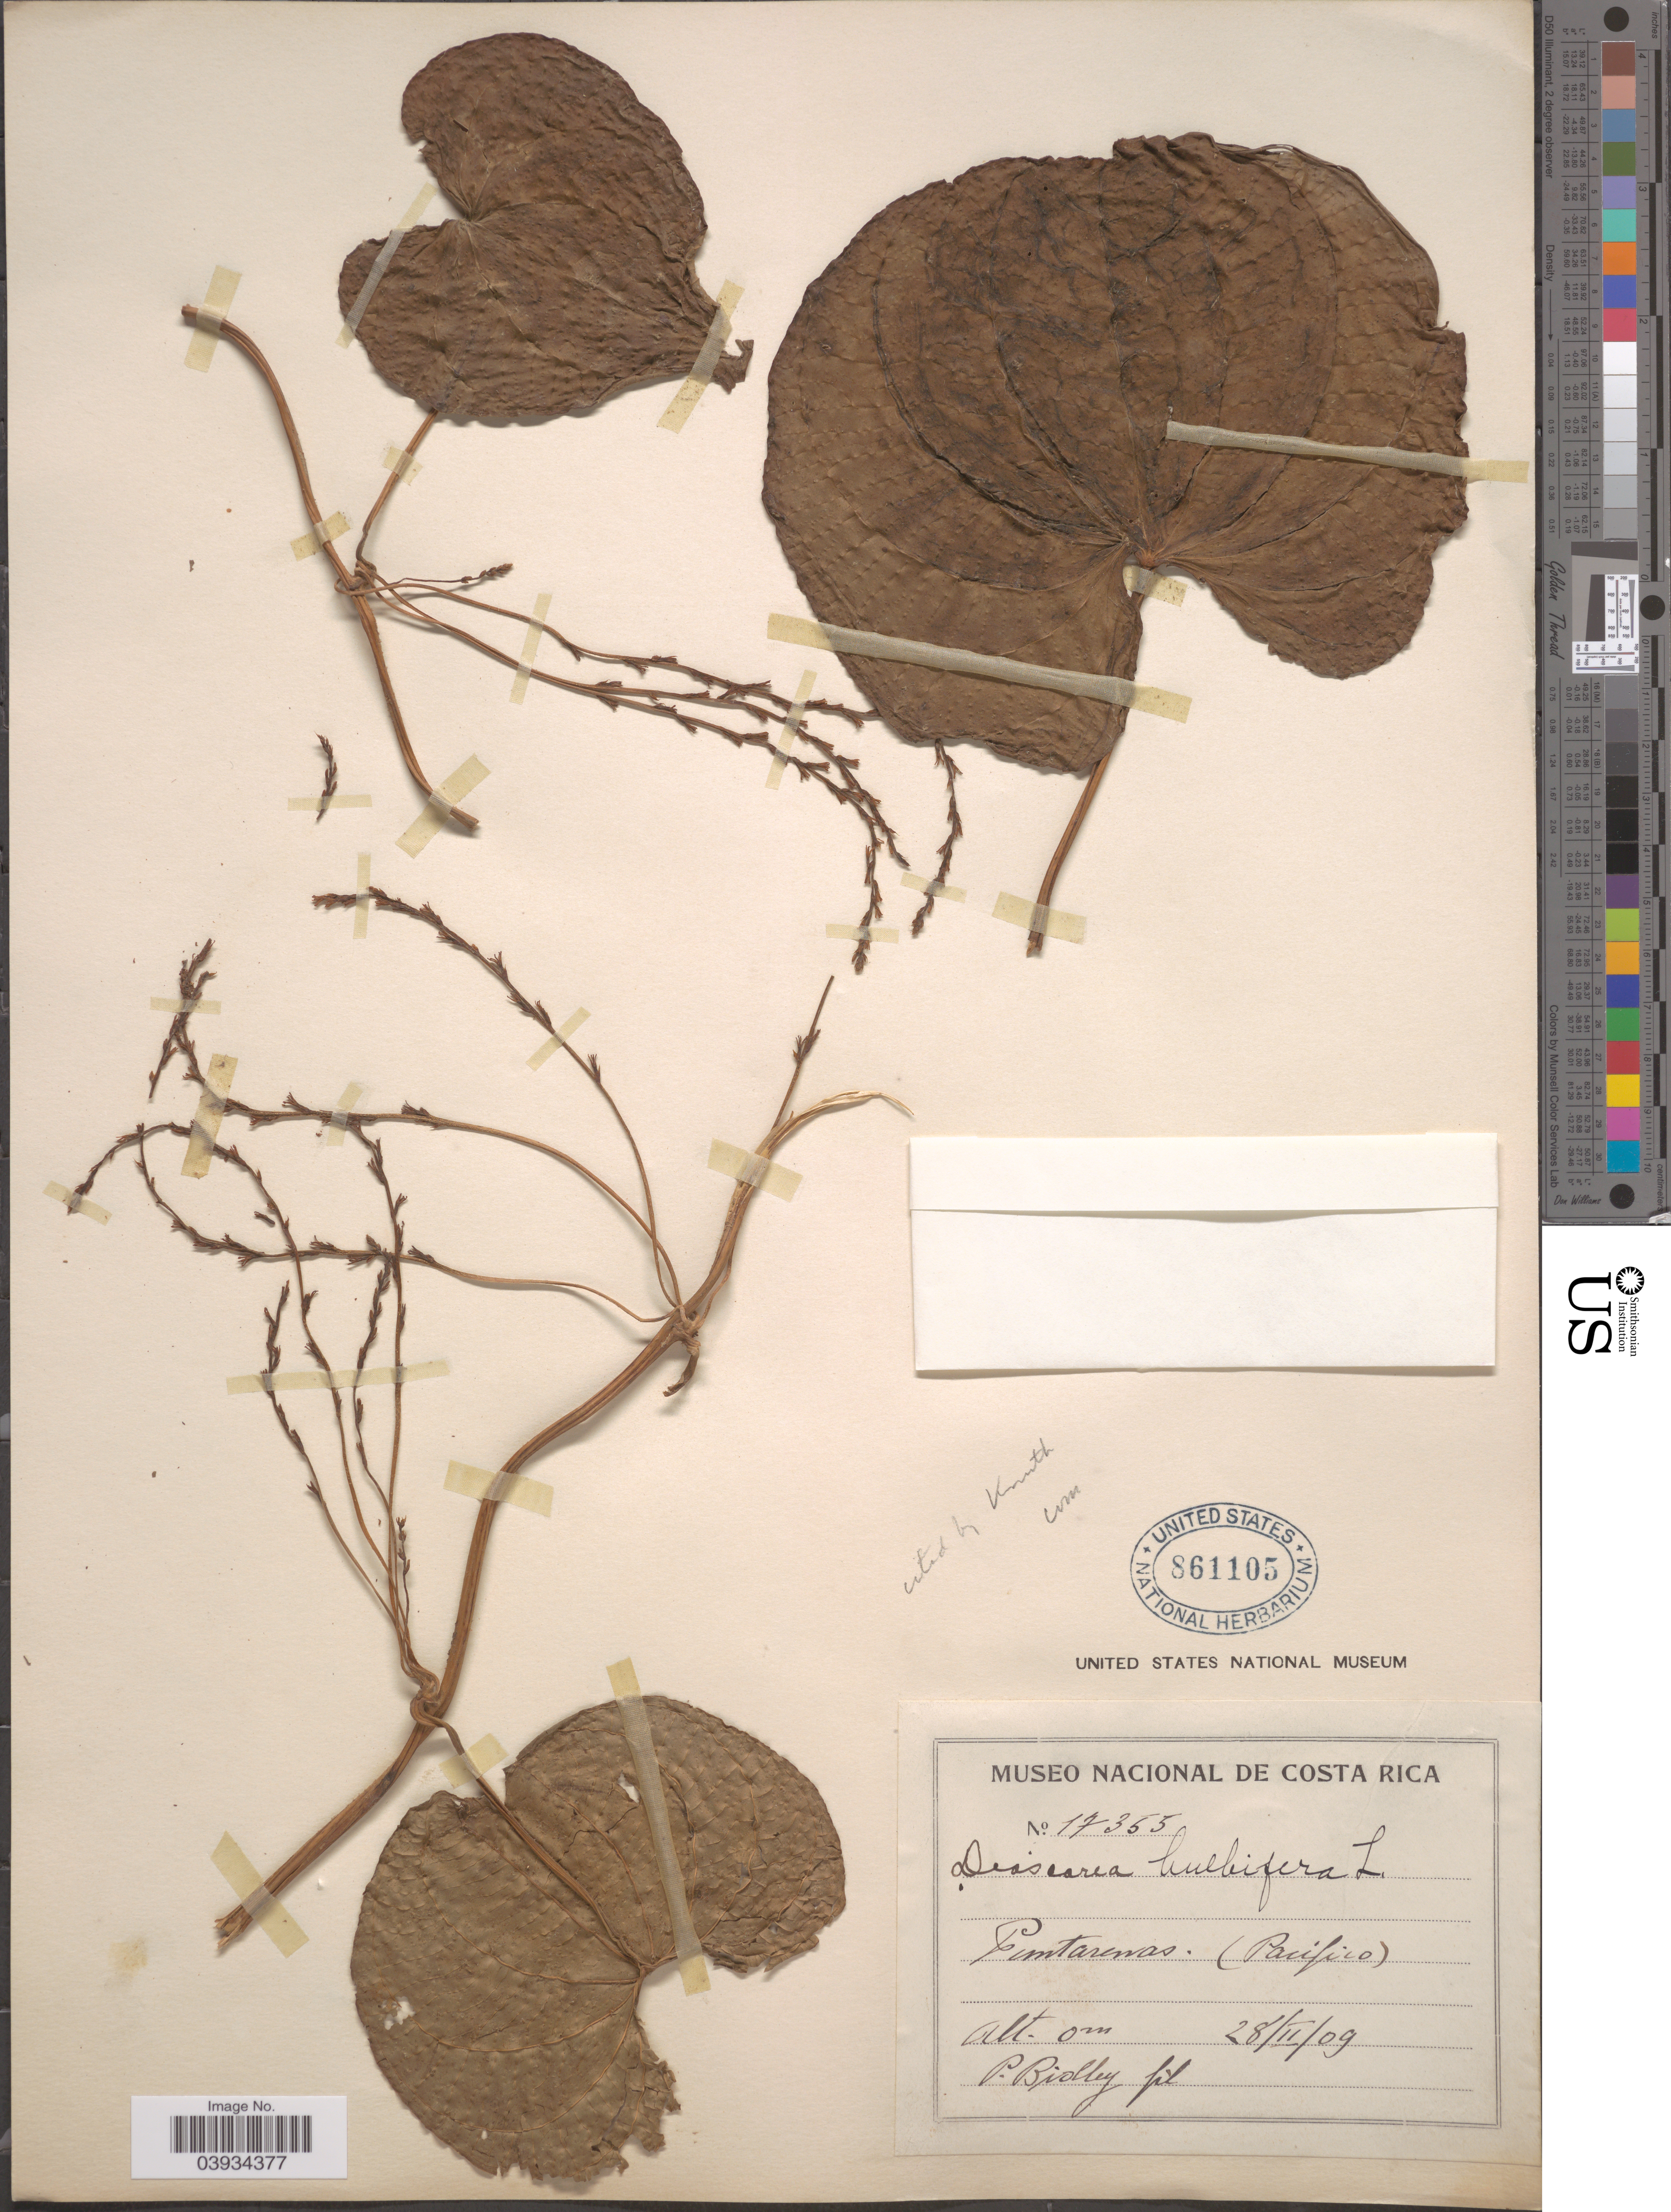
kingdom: Plantae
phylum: Tracheophyta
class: Liliopsida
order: Dioscoreales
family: Dioscoreaceae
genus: Dioscorea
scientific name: Dioscorea bulbifera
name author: L.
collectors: P. Biolley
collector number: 17355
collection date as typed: Transcribed d/m/y: 28/2/9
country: Costa Rica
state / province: Puntarenas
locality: Pacifico.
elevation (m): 0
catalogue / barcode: US 861105